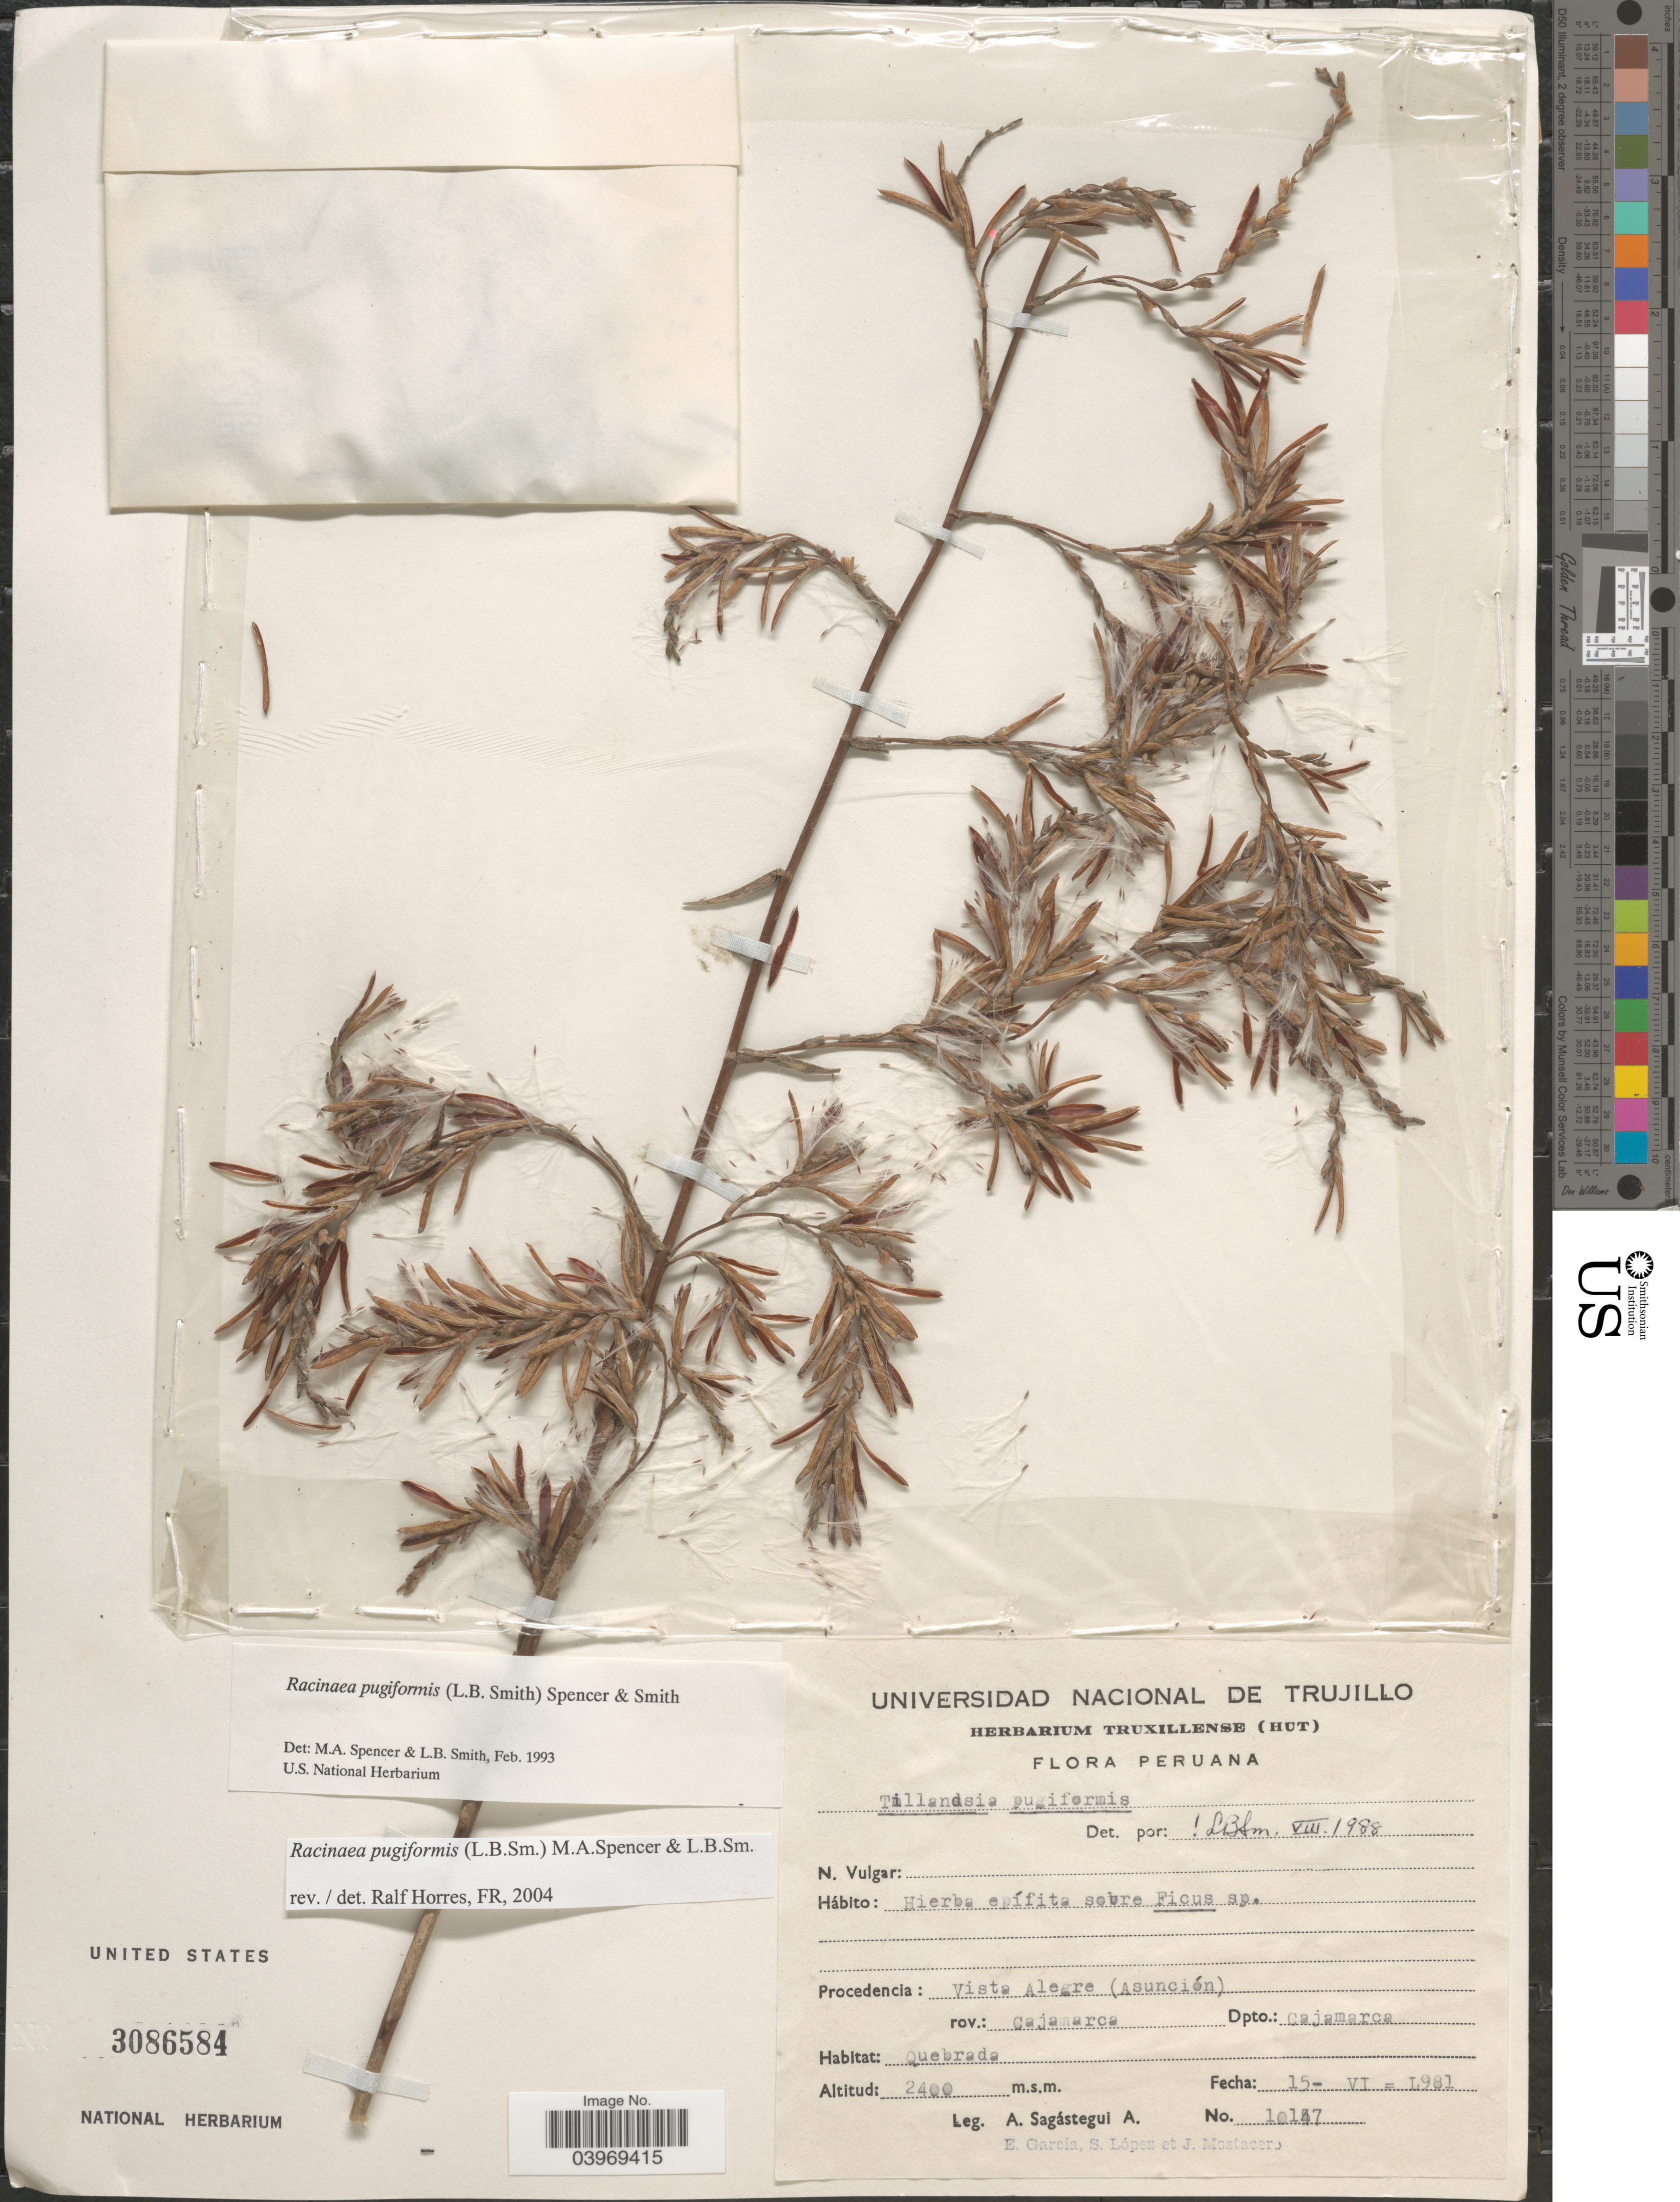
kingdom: Plantae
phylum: Tracheophyta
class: Liliopsida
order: Poales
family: Bromeliaceae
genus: Racinaea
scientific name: Racinaea pugiformis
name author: (L.B. Sm.) M.A. Spencer & L.B. Sm.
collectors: A. Sagástegui A., E. Garcia, S. Lopez & J. Mostacero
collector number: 10147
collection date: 1981-06-15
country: Peru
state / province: Cajamarca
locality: Vista Alegre (Asunción). Rov.: Cajamarca. Dpto.: Cajamarca. Quebrada.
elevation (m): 2400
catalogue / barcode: US 3086584